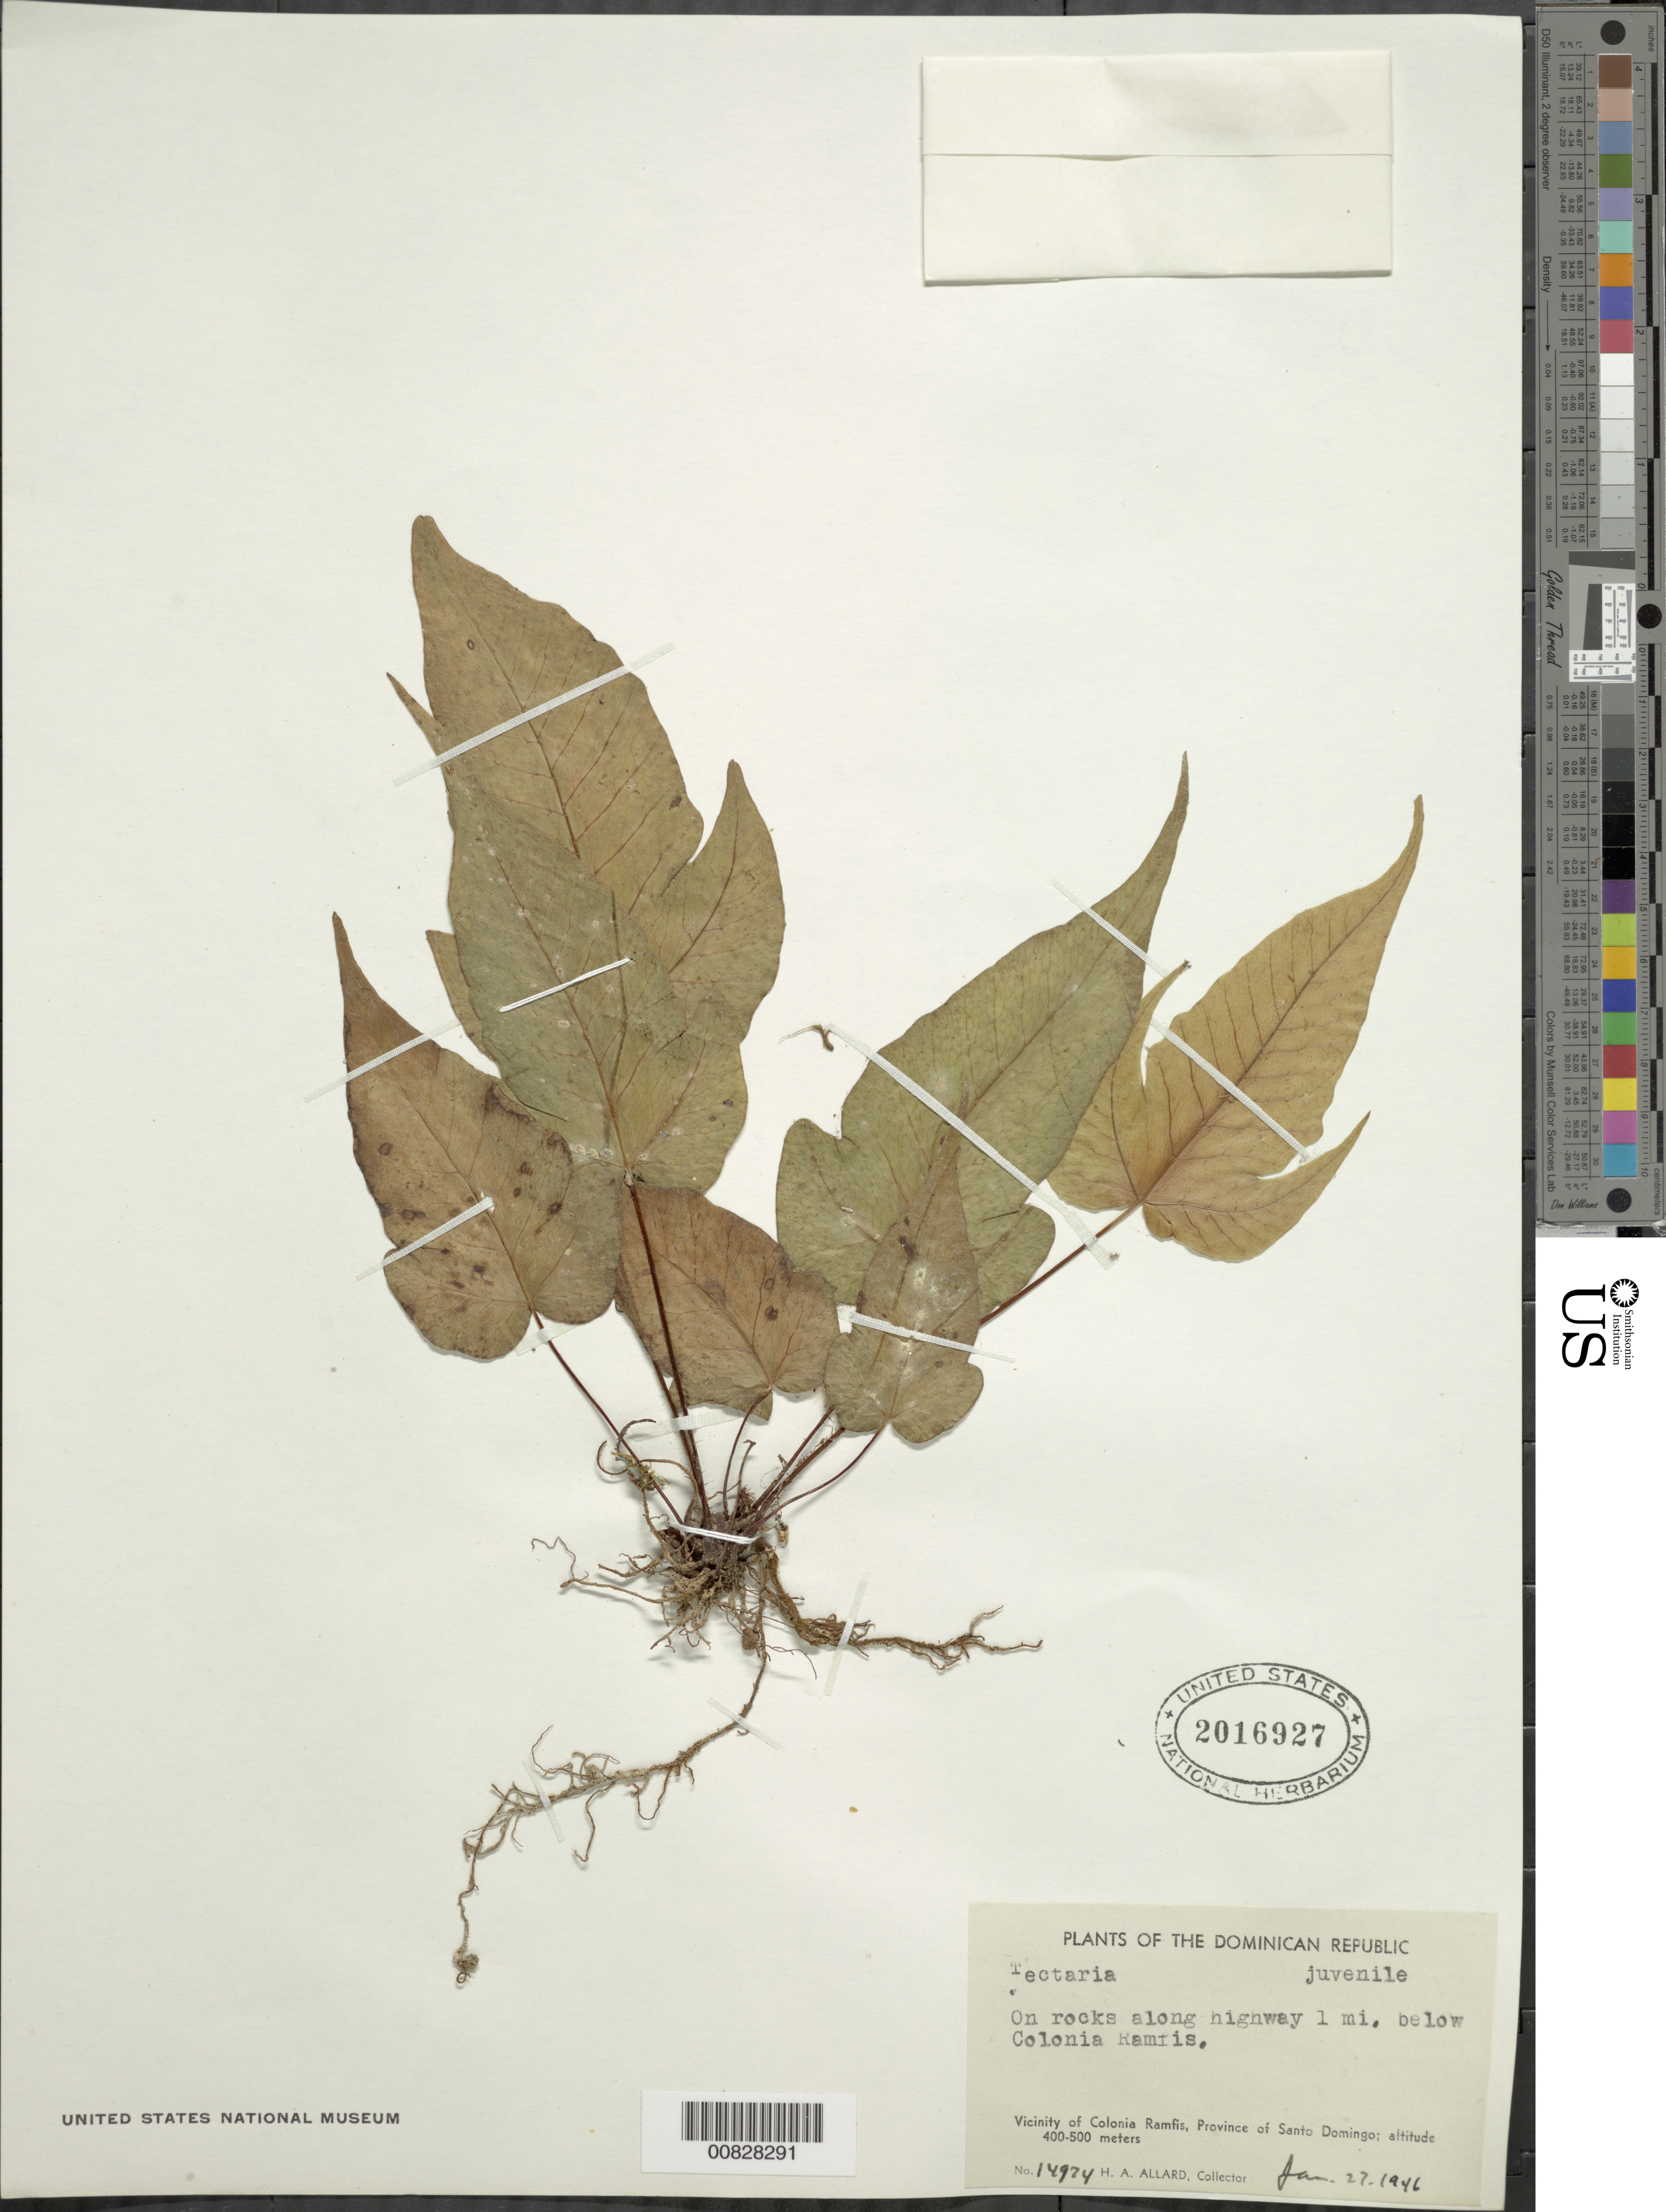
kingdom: Plantae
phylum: Tracheophyta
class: Polypodiopsida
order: Polypodiales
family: Tectariaceae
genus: Tectaria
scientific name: Tectaria incisa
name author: Cav.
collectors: H. A. Allard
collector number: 14974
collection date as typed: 27 Jan 1946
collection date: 1946-01-27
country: Dominican Republic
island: Hispaniola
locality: Colonia Ramfis, 1 mile below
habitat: On rocks along highway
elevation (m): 400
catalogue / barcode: US 2016927